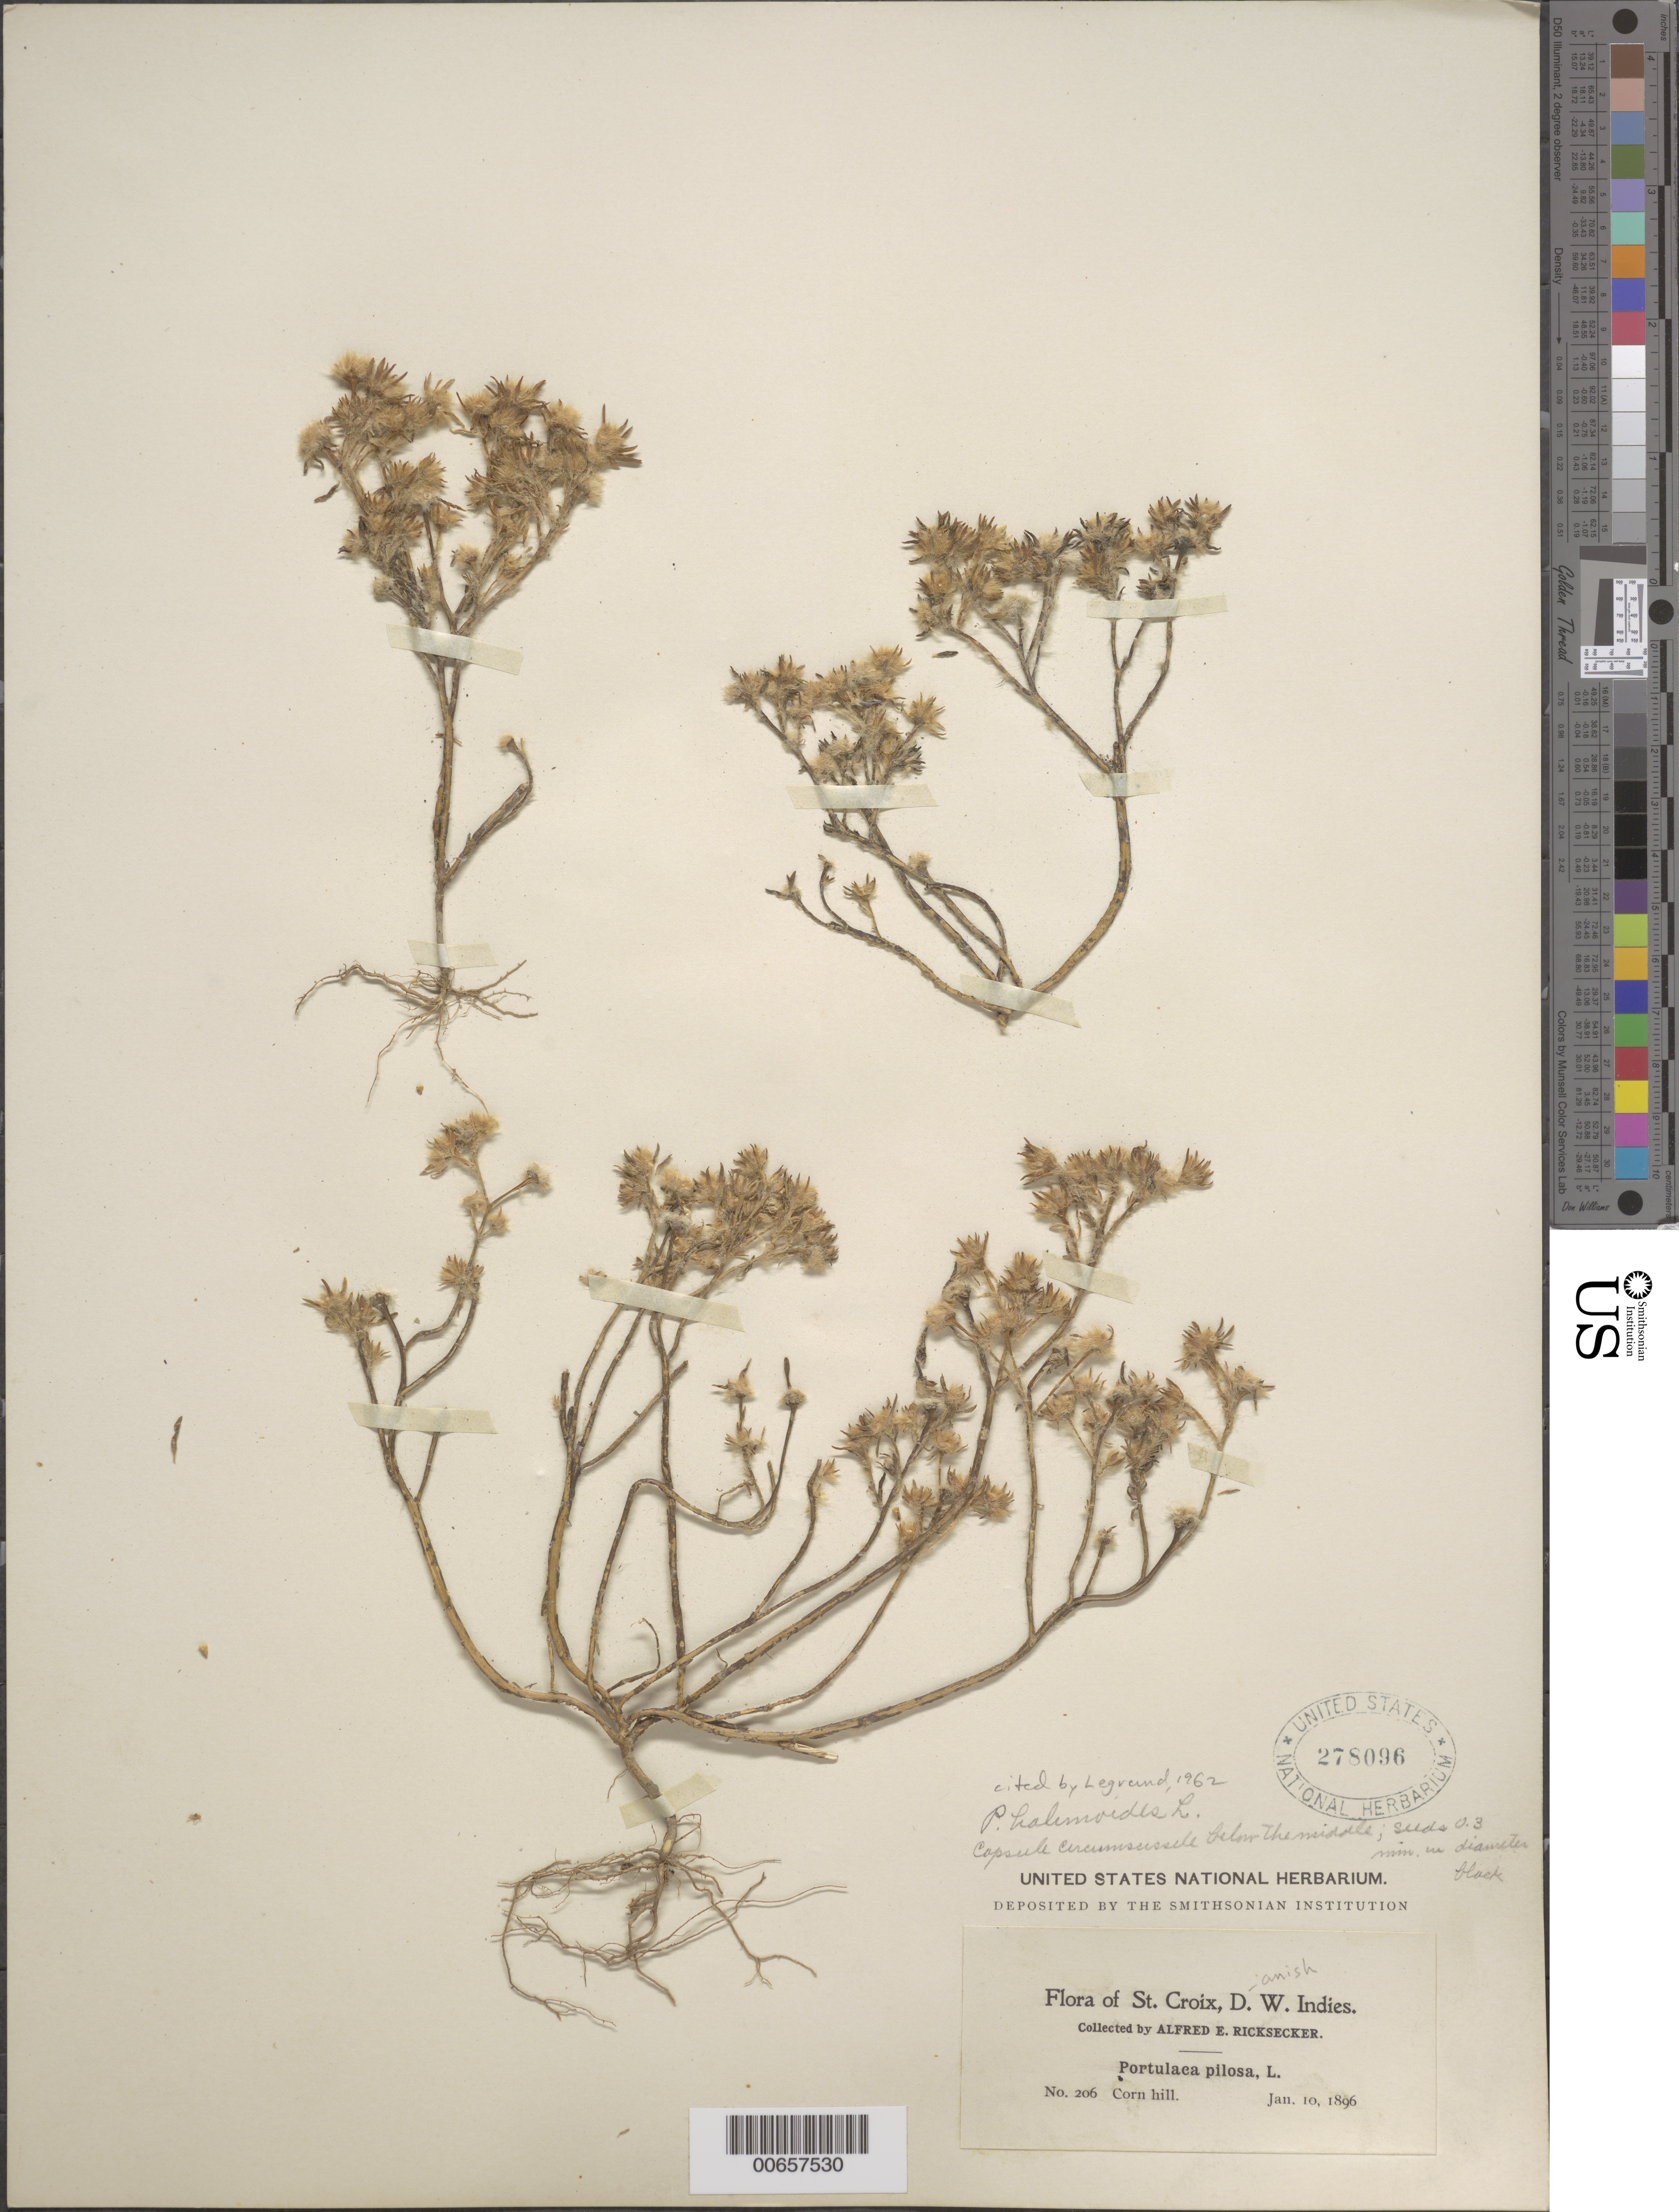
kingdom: Plantae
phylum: Tracheophyta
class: Magnoliopsida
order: Caryophyllales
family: Portulacaceae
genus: Portulaca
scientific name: Portulaca pilosa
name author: L.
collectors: A. E. Ricksecker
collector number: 206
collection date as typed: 10 Jan 1896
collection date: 1896-01-10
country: U.S. Virgin Islands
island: St. Croix Island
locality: Corn hill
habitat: Hill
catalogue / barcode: US 278096